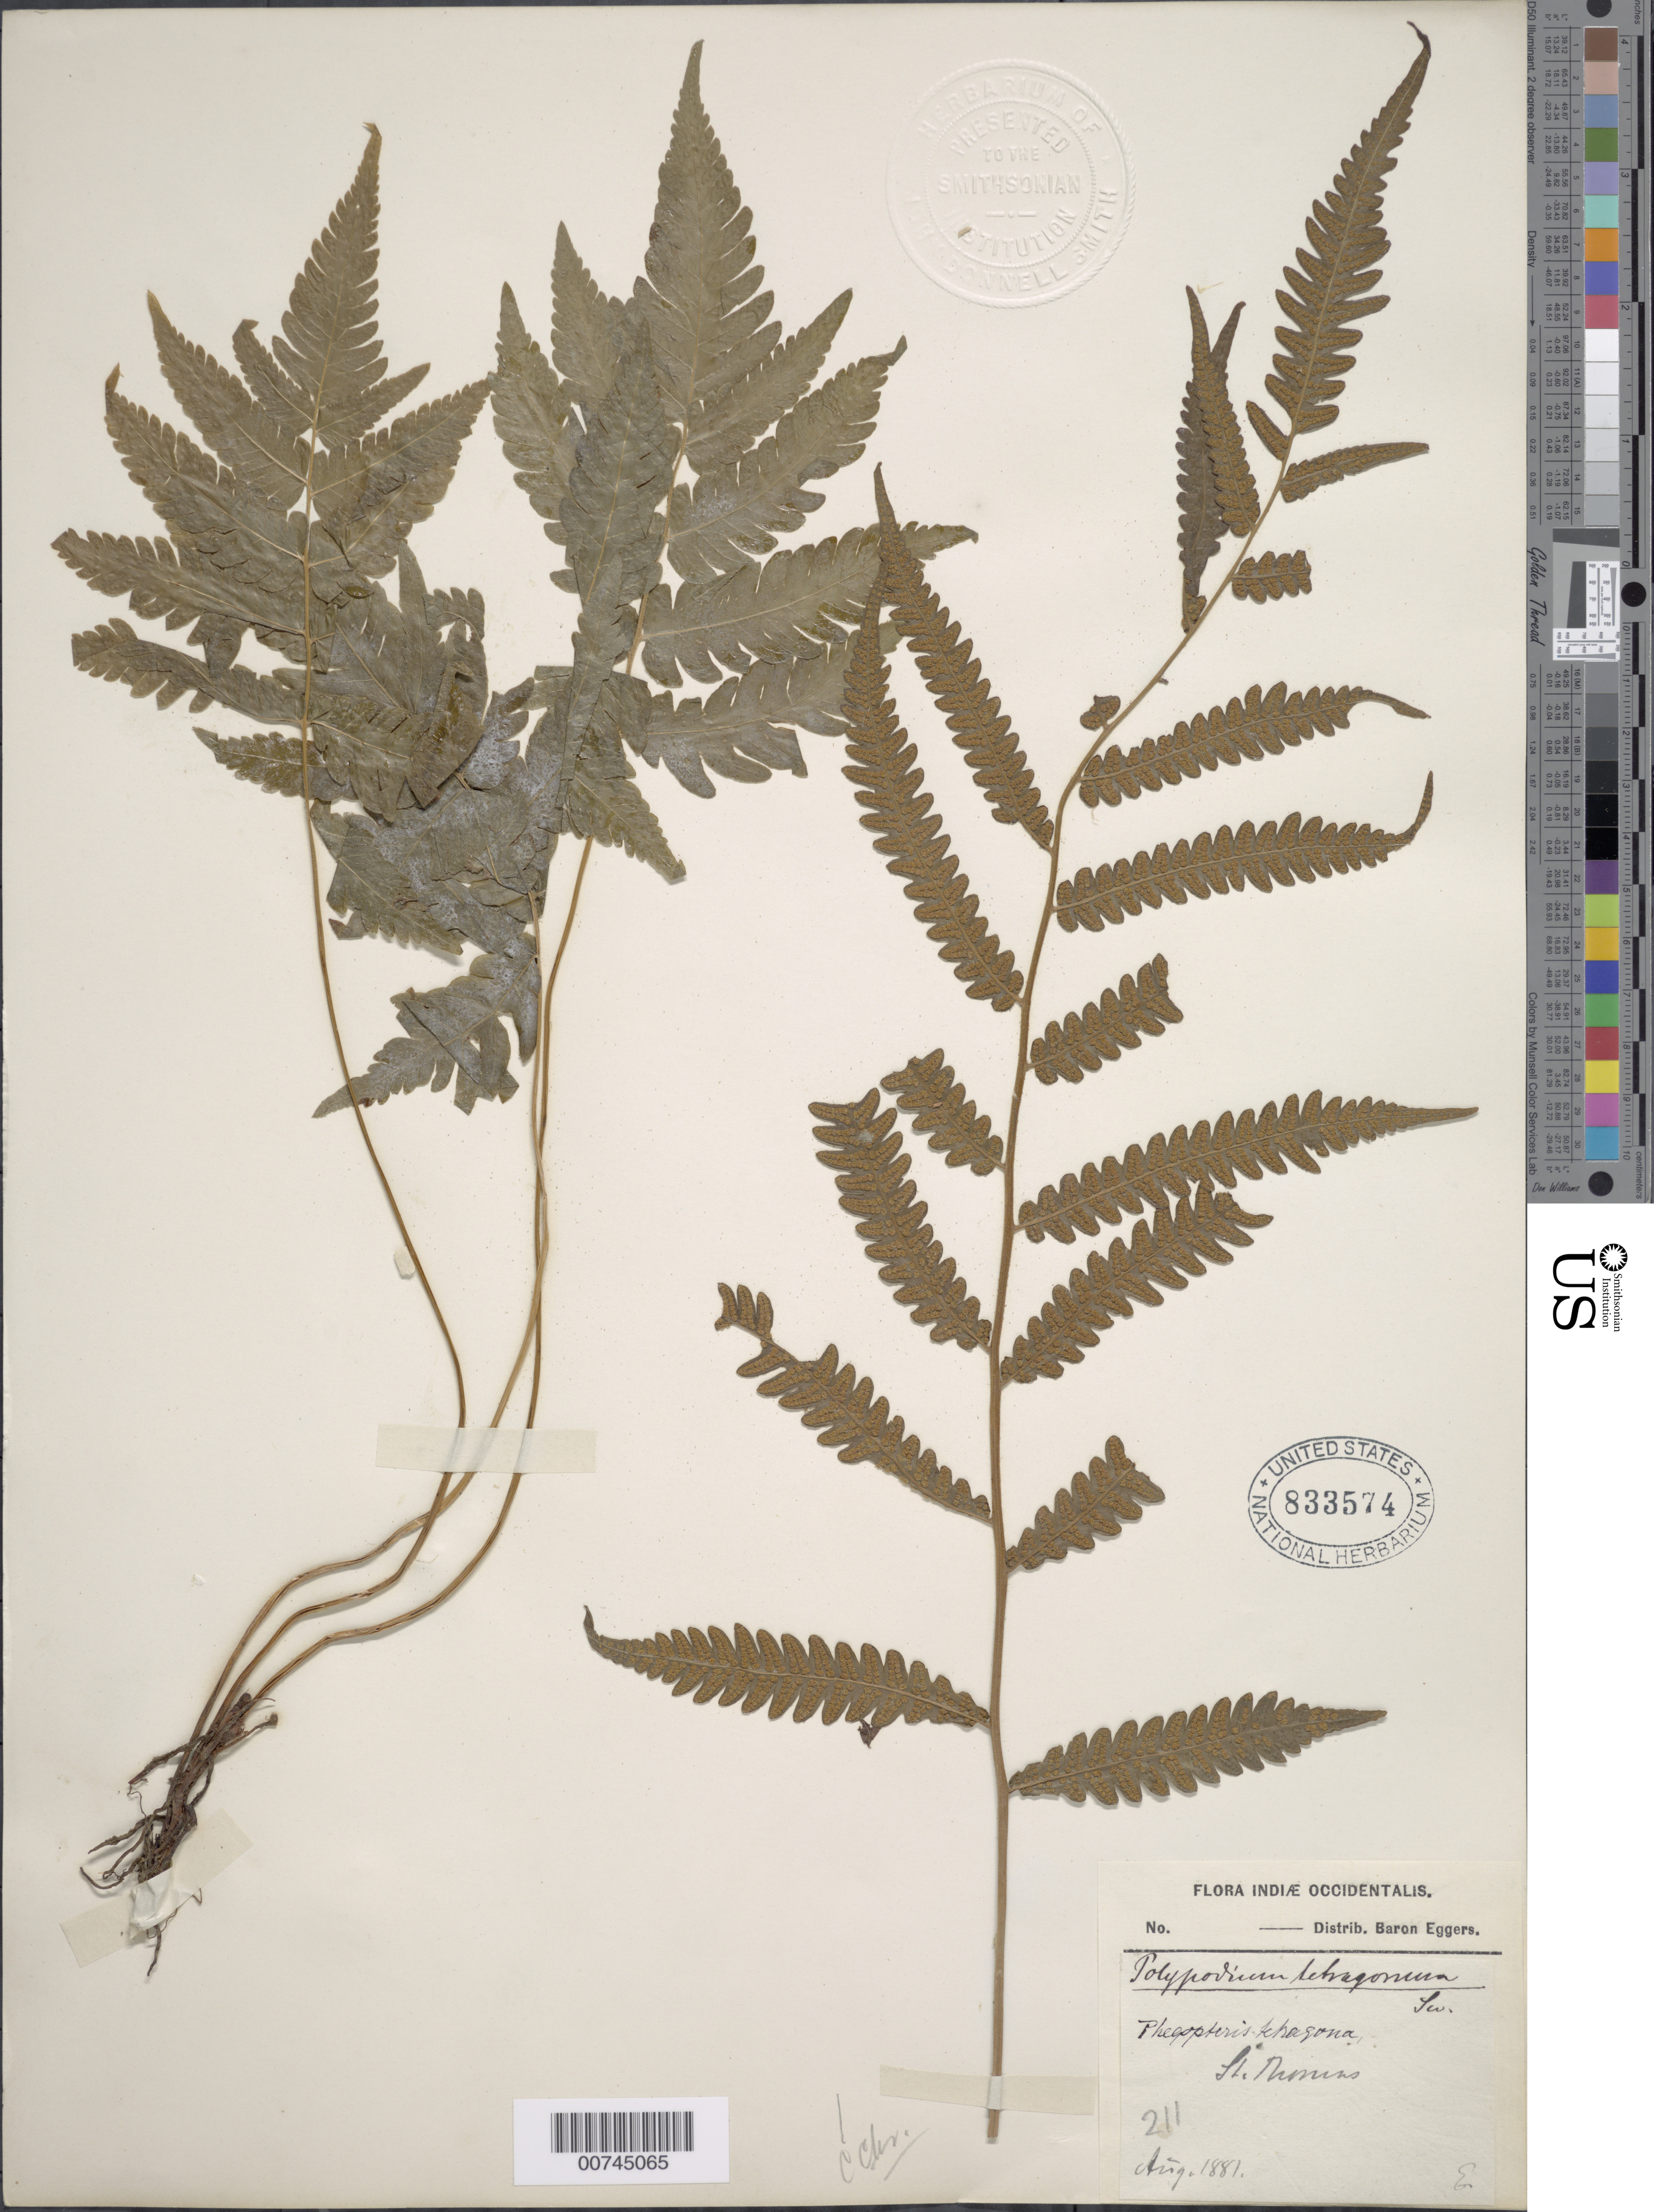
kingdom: Plantae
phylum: Tracheophyta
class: Polypodiopsida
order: Polypodiales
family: Thelypteridaceae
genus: Goniopteris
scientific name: Goniopteris tetragona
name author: (C. Presl) Sw.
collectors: H. F. A. von Eggers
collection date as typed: Aug 1881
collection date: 1881-08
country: U.S. Virgin Islands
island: St. Thomas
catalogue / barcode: US 833574